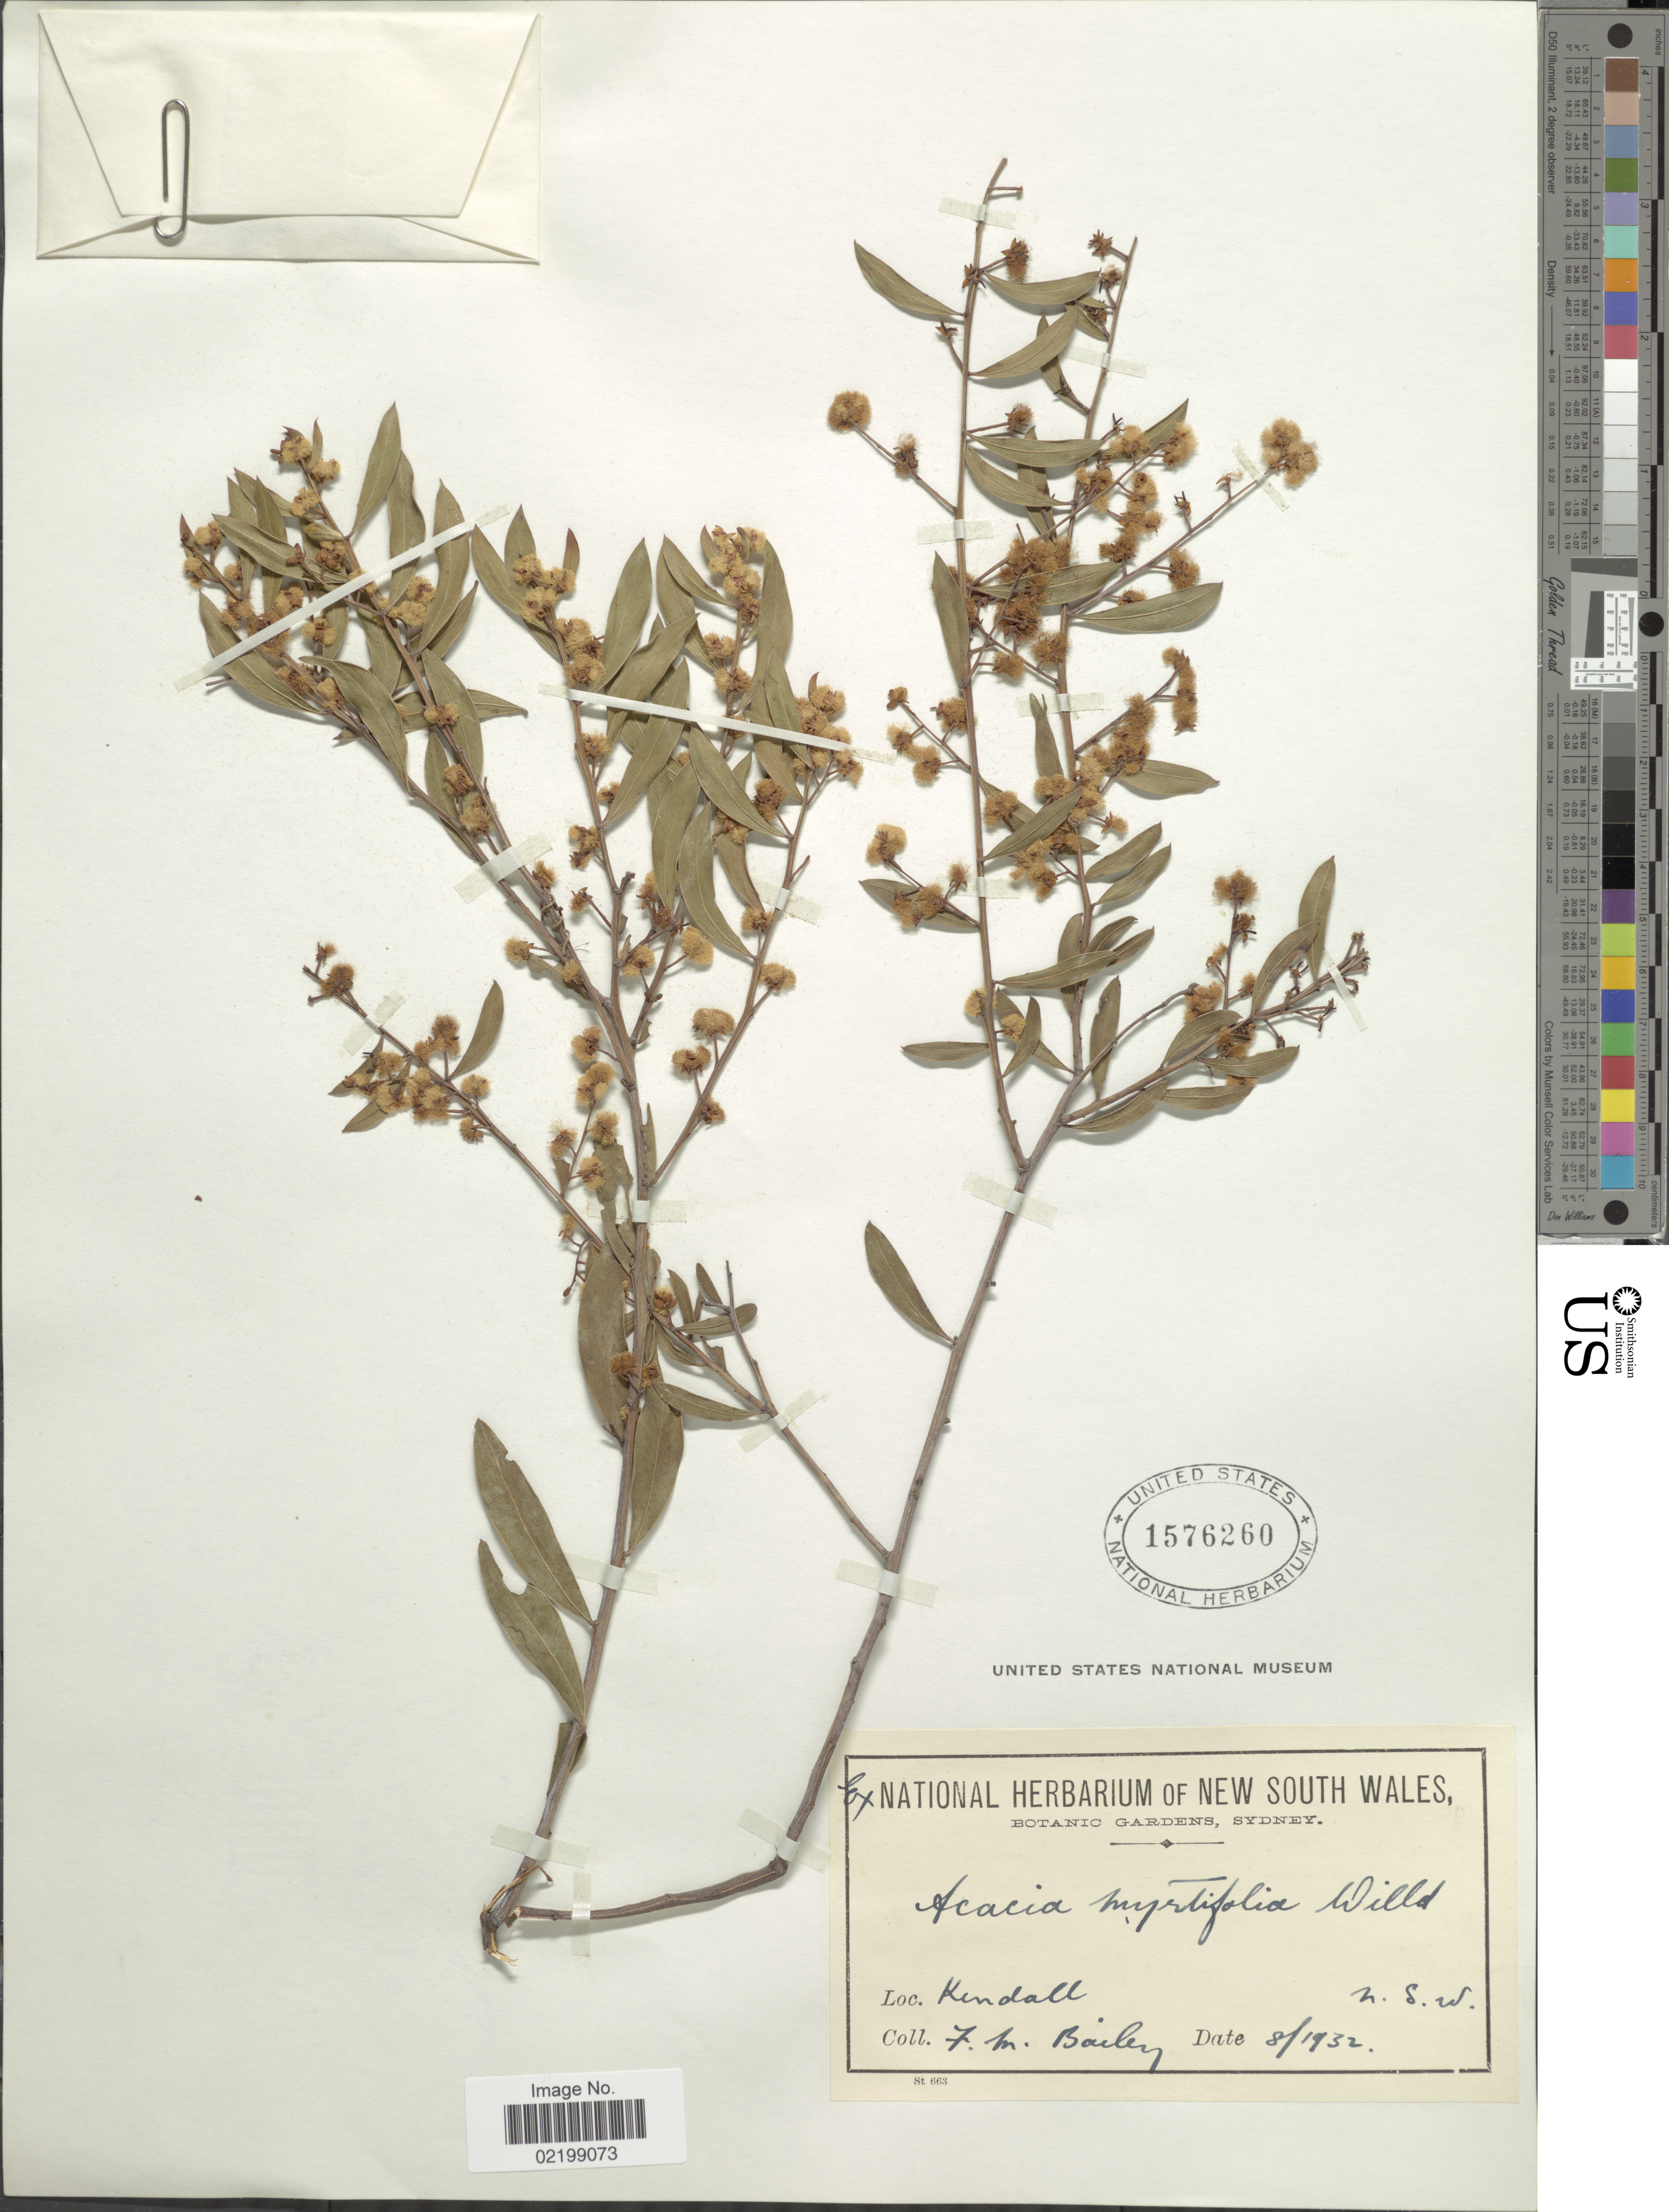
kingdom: Plantae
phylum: Tracheophyta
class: Magnoliopsida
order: Fabales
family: Fabaceae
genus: Acacia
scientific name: Acacia myrtifolia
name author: (Sm.) Willd.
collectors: F. M. Bailey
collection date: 1932-08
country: Australia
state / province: New South Wales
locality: Kendall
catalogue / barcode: US 1576260